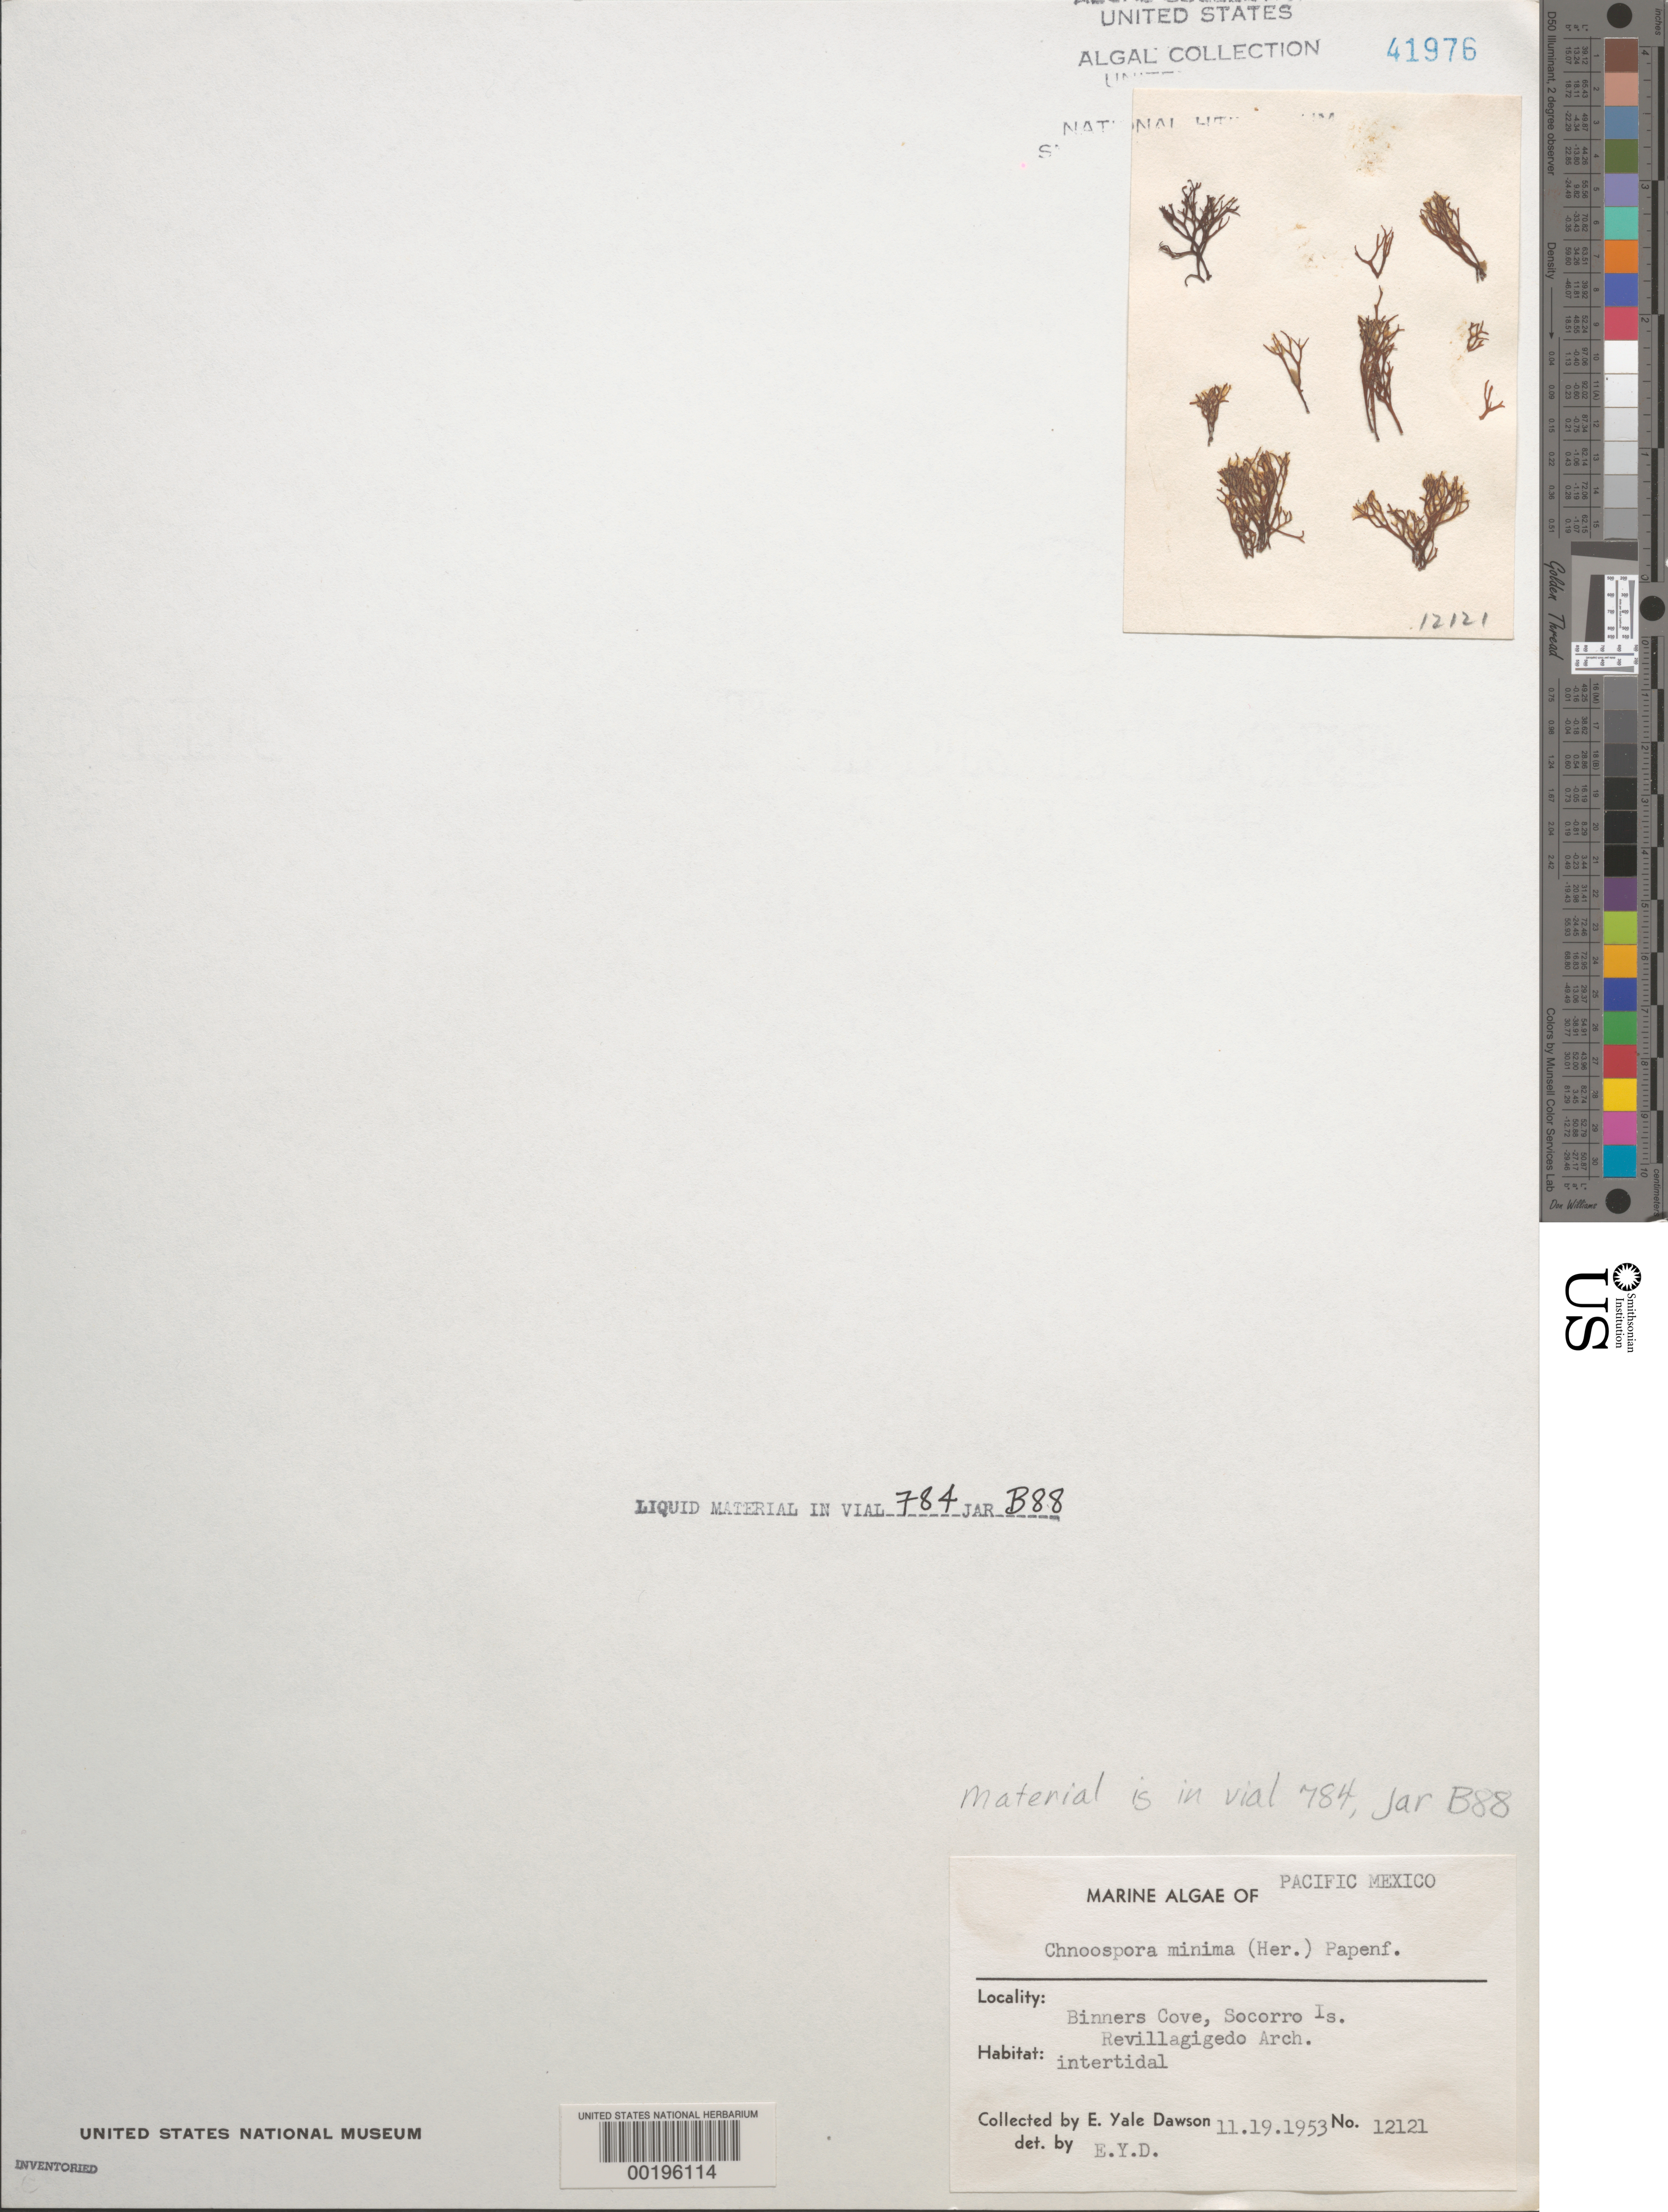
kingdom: Chromista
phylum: Ochrophyta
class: Phaeophyceae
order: Scytosiphonales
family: Scytosiphonaceae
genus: Chnoospora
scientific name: Chnoospora minima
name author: (Hering) Papenf.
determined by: Dawson, E. Y.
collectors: E. Y. Dawson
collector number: EYD 12121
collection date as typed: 19 Nov 1953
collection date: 1953-11-19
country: Mexico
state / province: Colima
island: Isla Socorro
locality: Binners Cove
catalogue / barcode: US 41976